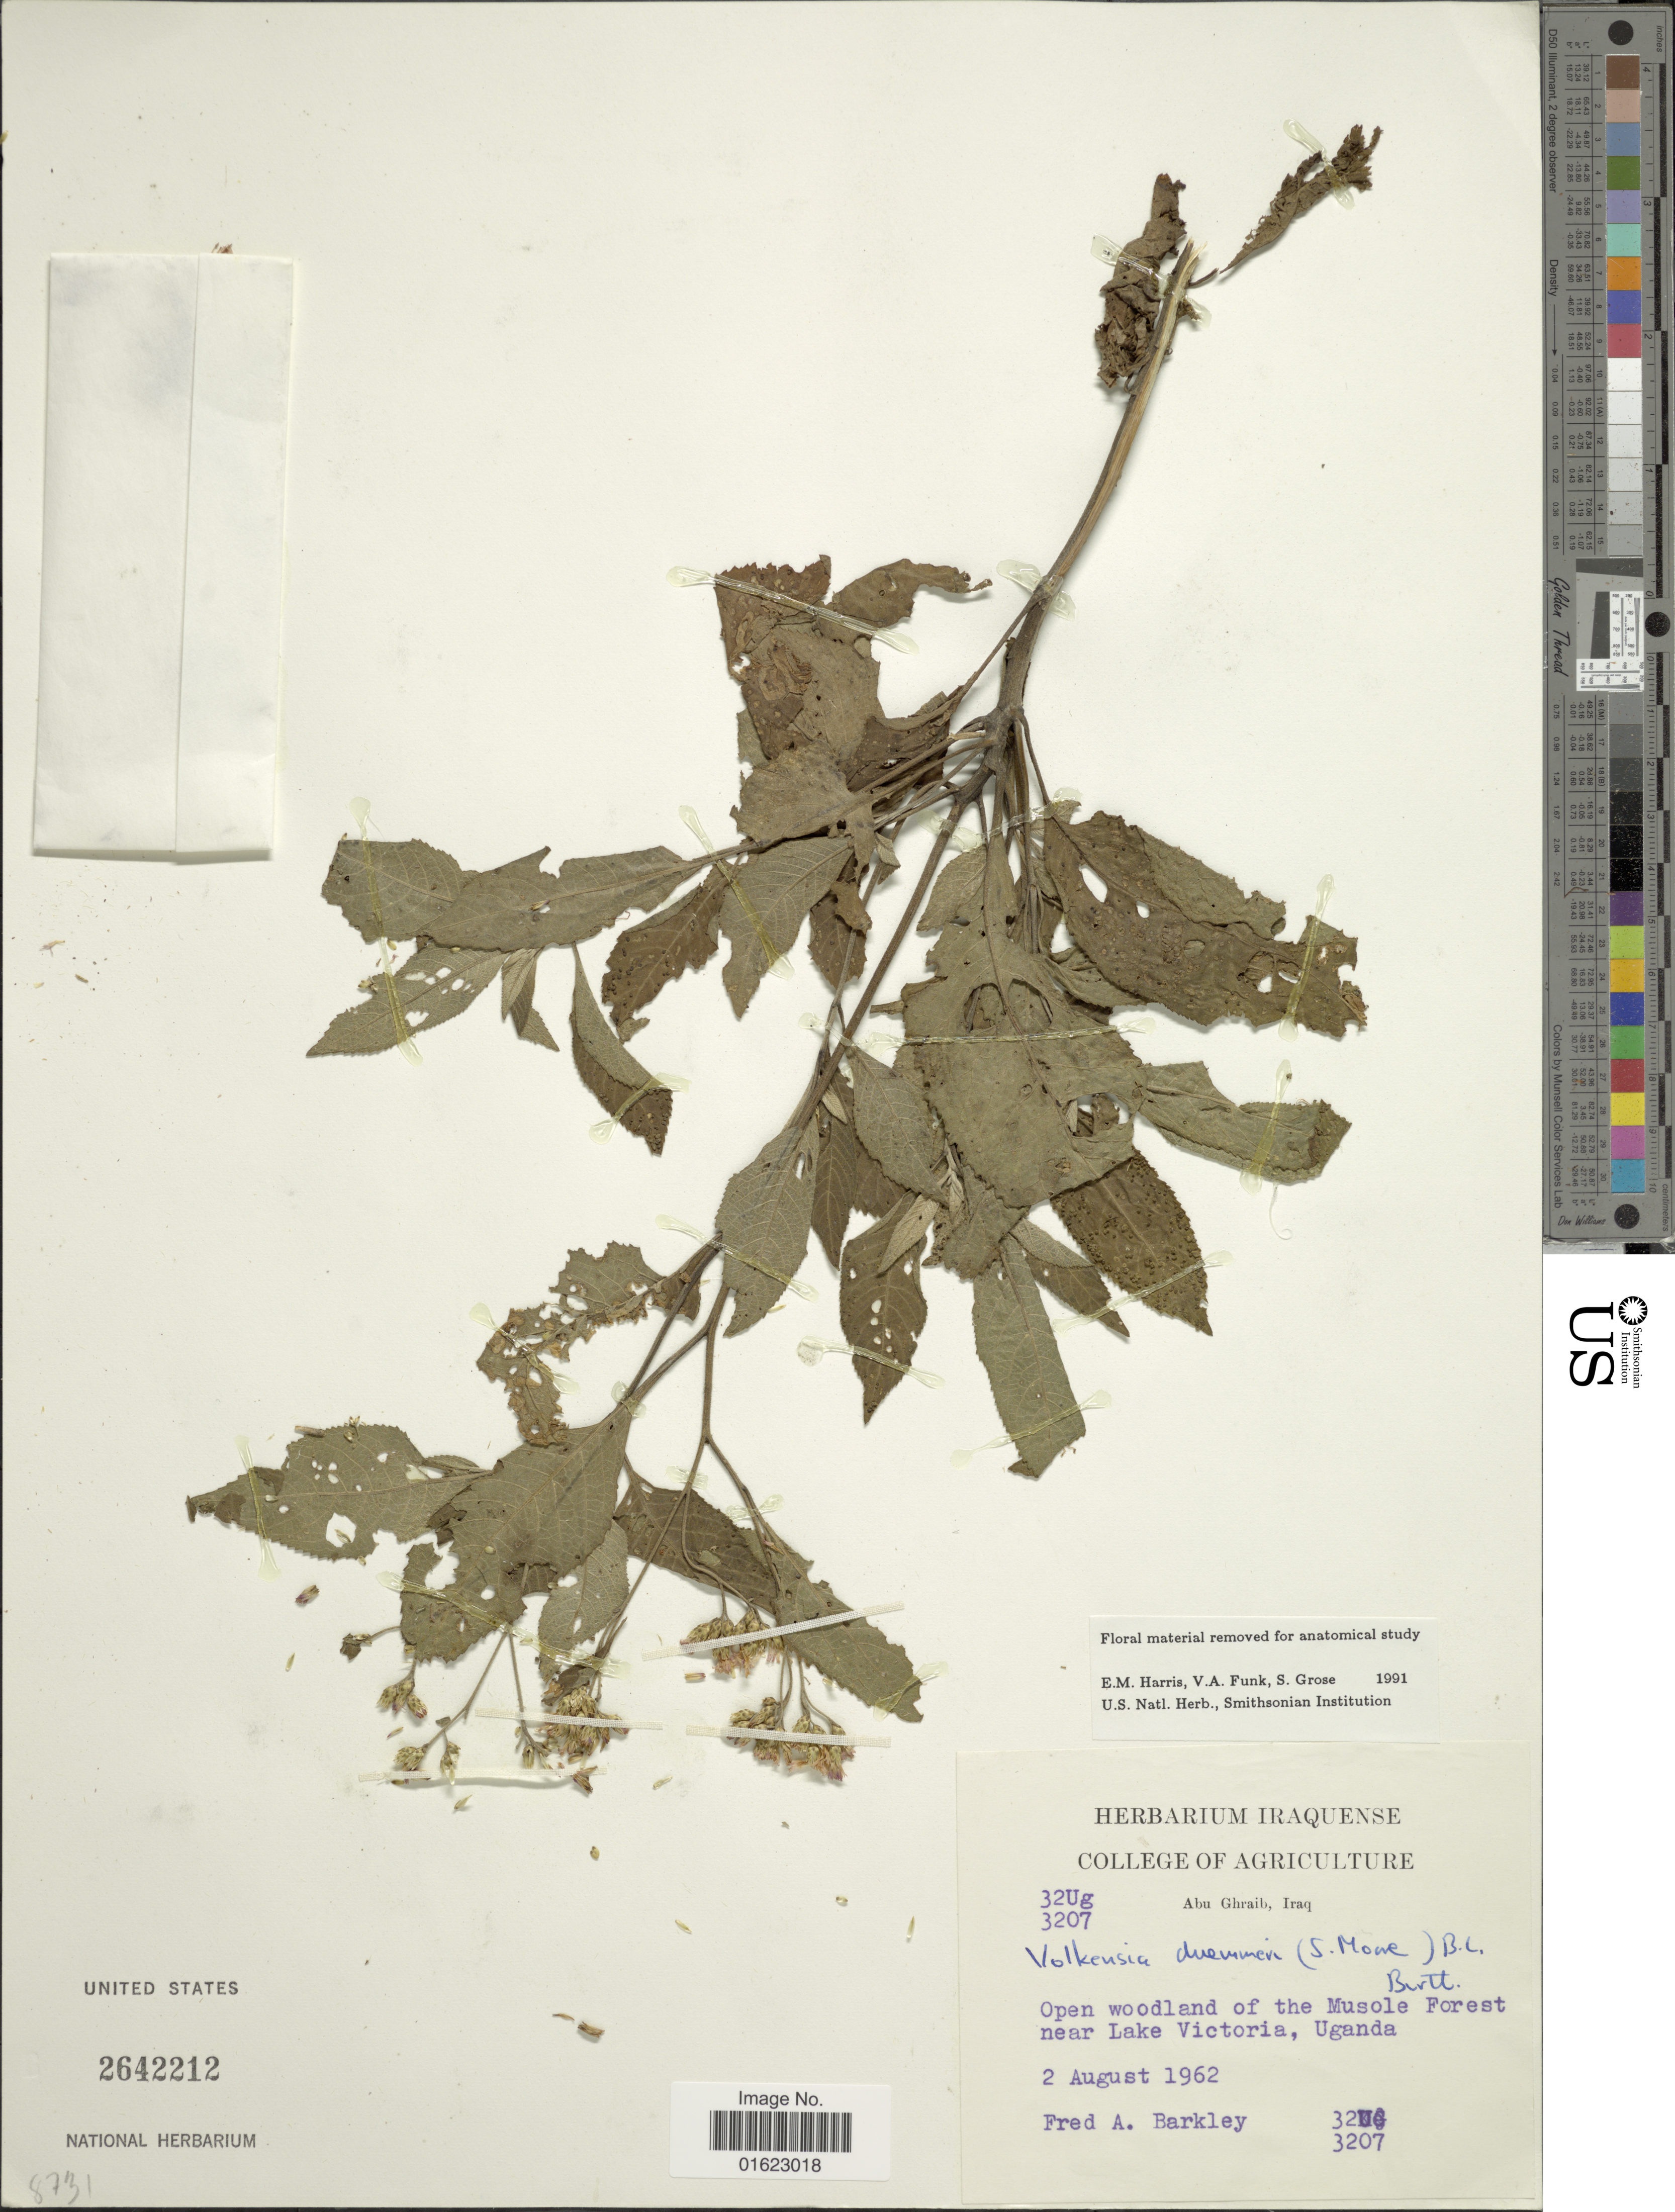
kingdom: Plantae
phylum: Tracheophyta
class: Magnoliopsida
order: Asterales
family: Asteraceae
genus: Bothriocline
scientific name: Bothriocline bagshawei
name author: (S. Moore) C. Jeffrey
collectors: F. A. Barkley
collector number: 32Ug/3207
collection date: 1962-08-02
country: Uganda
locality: Open woodland of the Musole Forest near Lake Victoria, Uganda.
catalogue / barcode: US 2642212